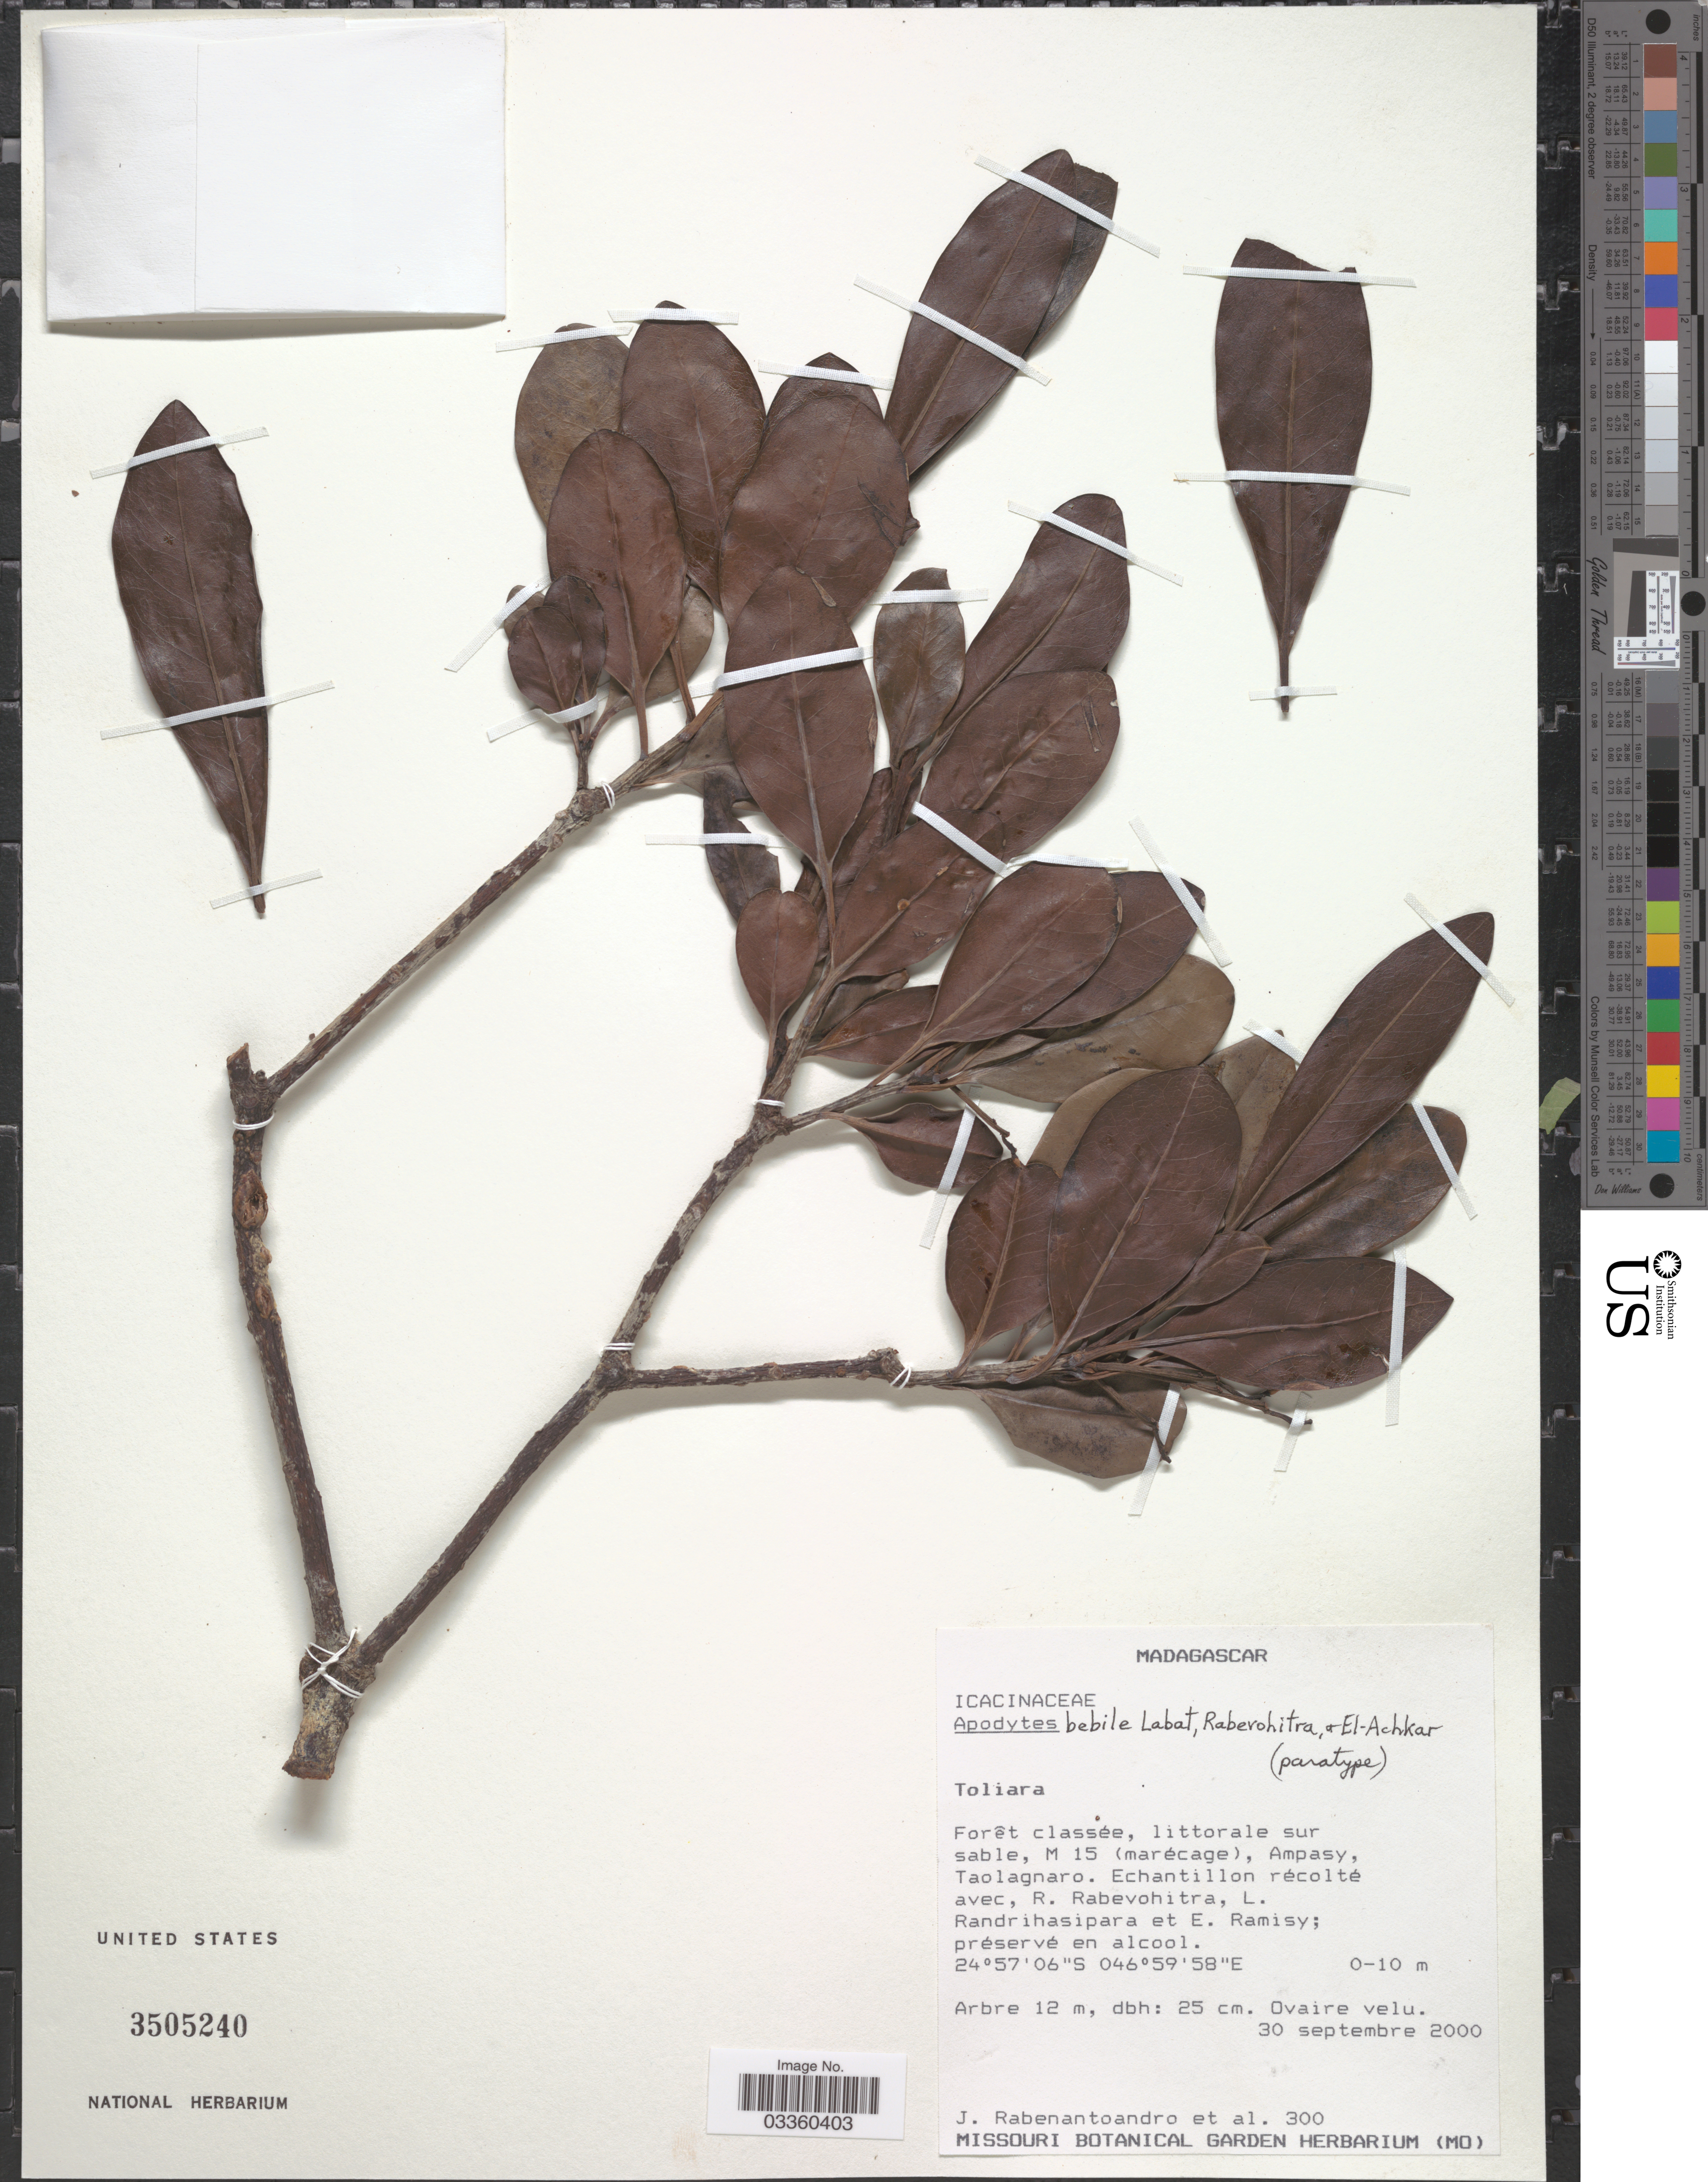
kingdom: Plantae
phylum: Tracheophyta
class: Magnoliopsida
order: Metteniusales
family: Metteniusaceae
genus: Apodytes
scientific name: Apodytes bebile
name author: Labat et al.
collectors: J. Rabenantoandro, R. Rabevohitra, L. Randrihasipara & E. Ramisy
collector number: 300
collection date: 2000-09-30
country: Madagascar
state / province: Anosy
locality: Forêt classée, littorale sur sable, M 15 (marécage), Ampasy, Taolagnaro.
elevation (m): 0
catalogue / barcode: US 3505240